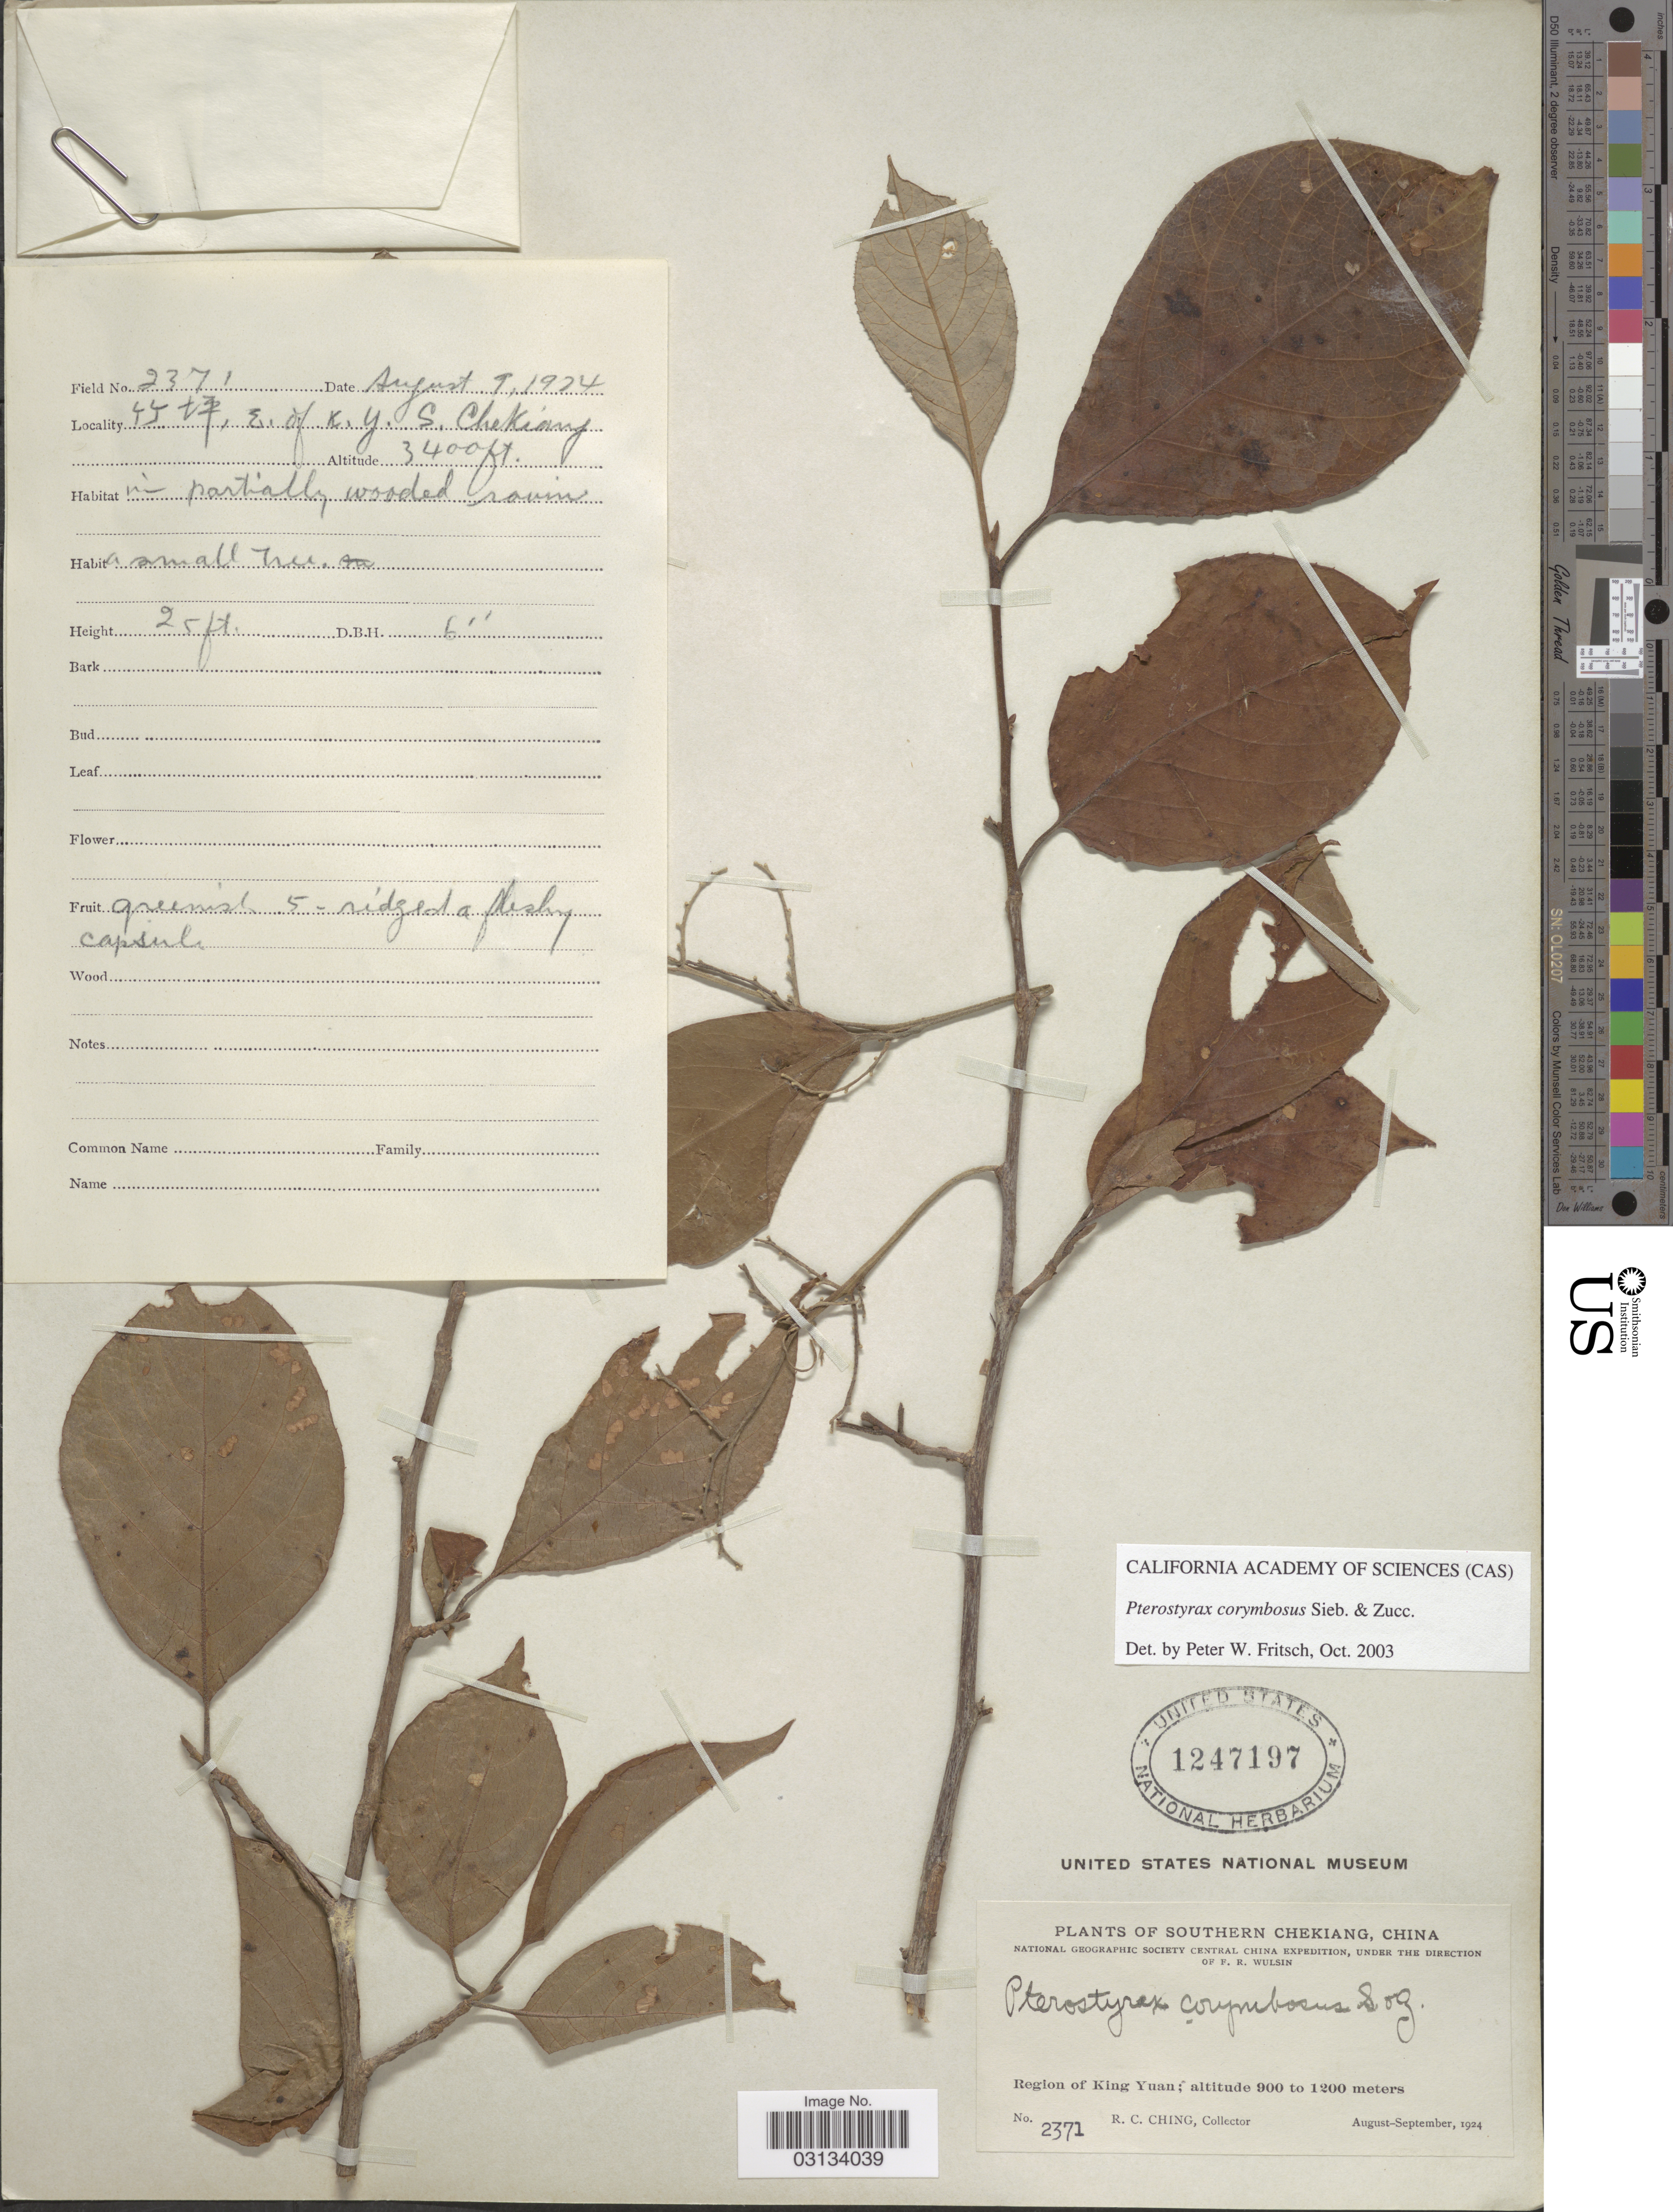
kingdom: Plantae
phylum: Tracheophyta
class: Magnoliopsida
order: Ericales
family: Styracaceae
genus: Pterostyrax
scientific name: Pterostyrax corymbosus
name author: Siebold & Zucc.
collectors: R. C. Ching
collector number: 2371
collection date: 1924-08-09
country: China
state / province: Zhejiang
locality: Southern Chekiang. Region of King Yuan.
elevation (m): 1036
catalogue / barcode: US 1247197